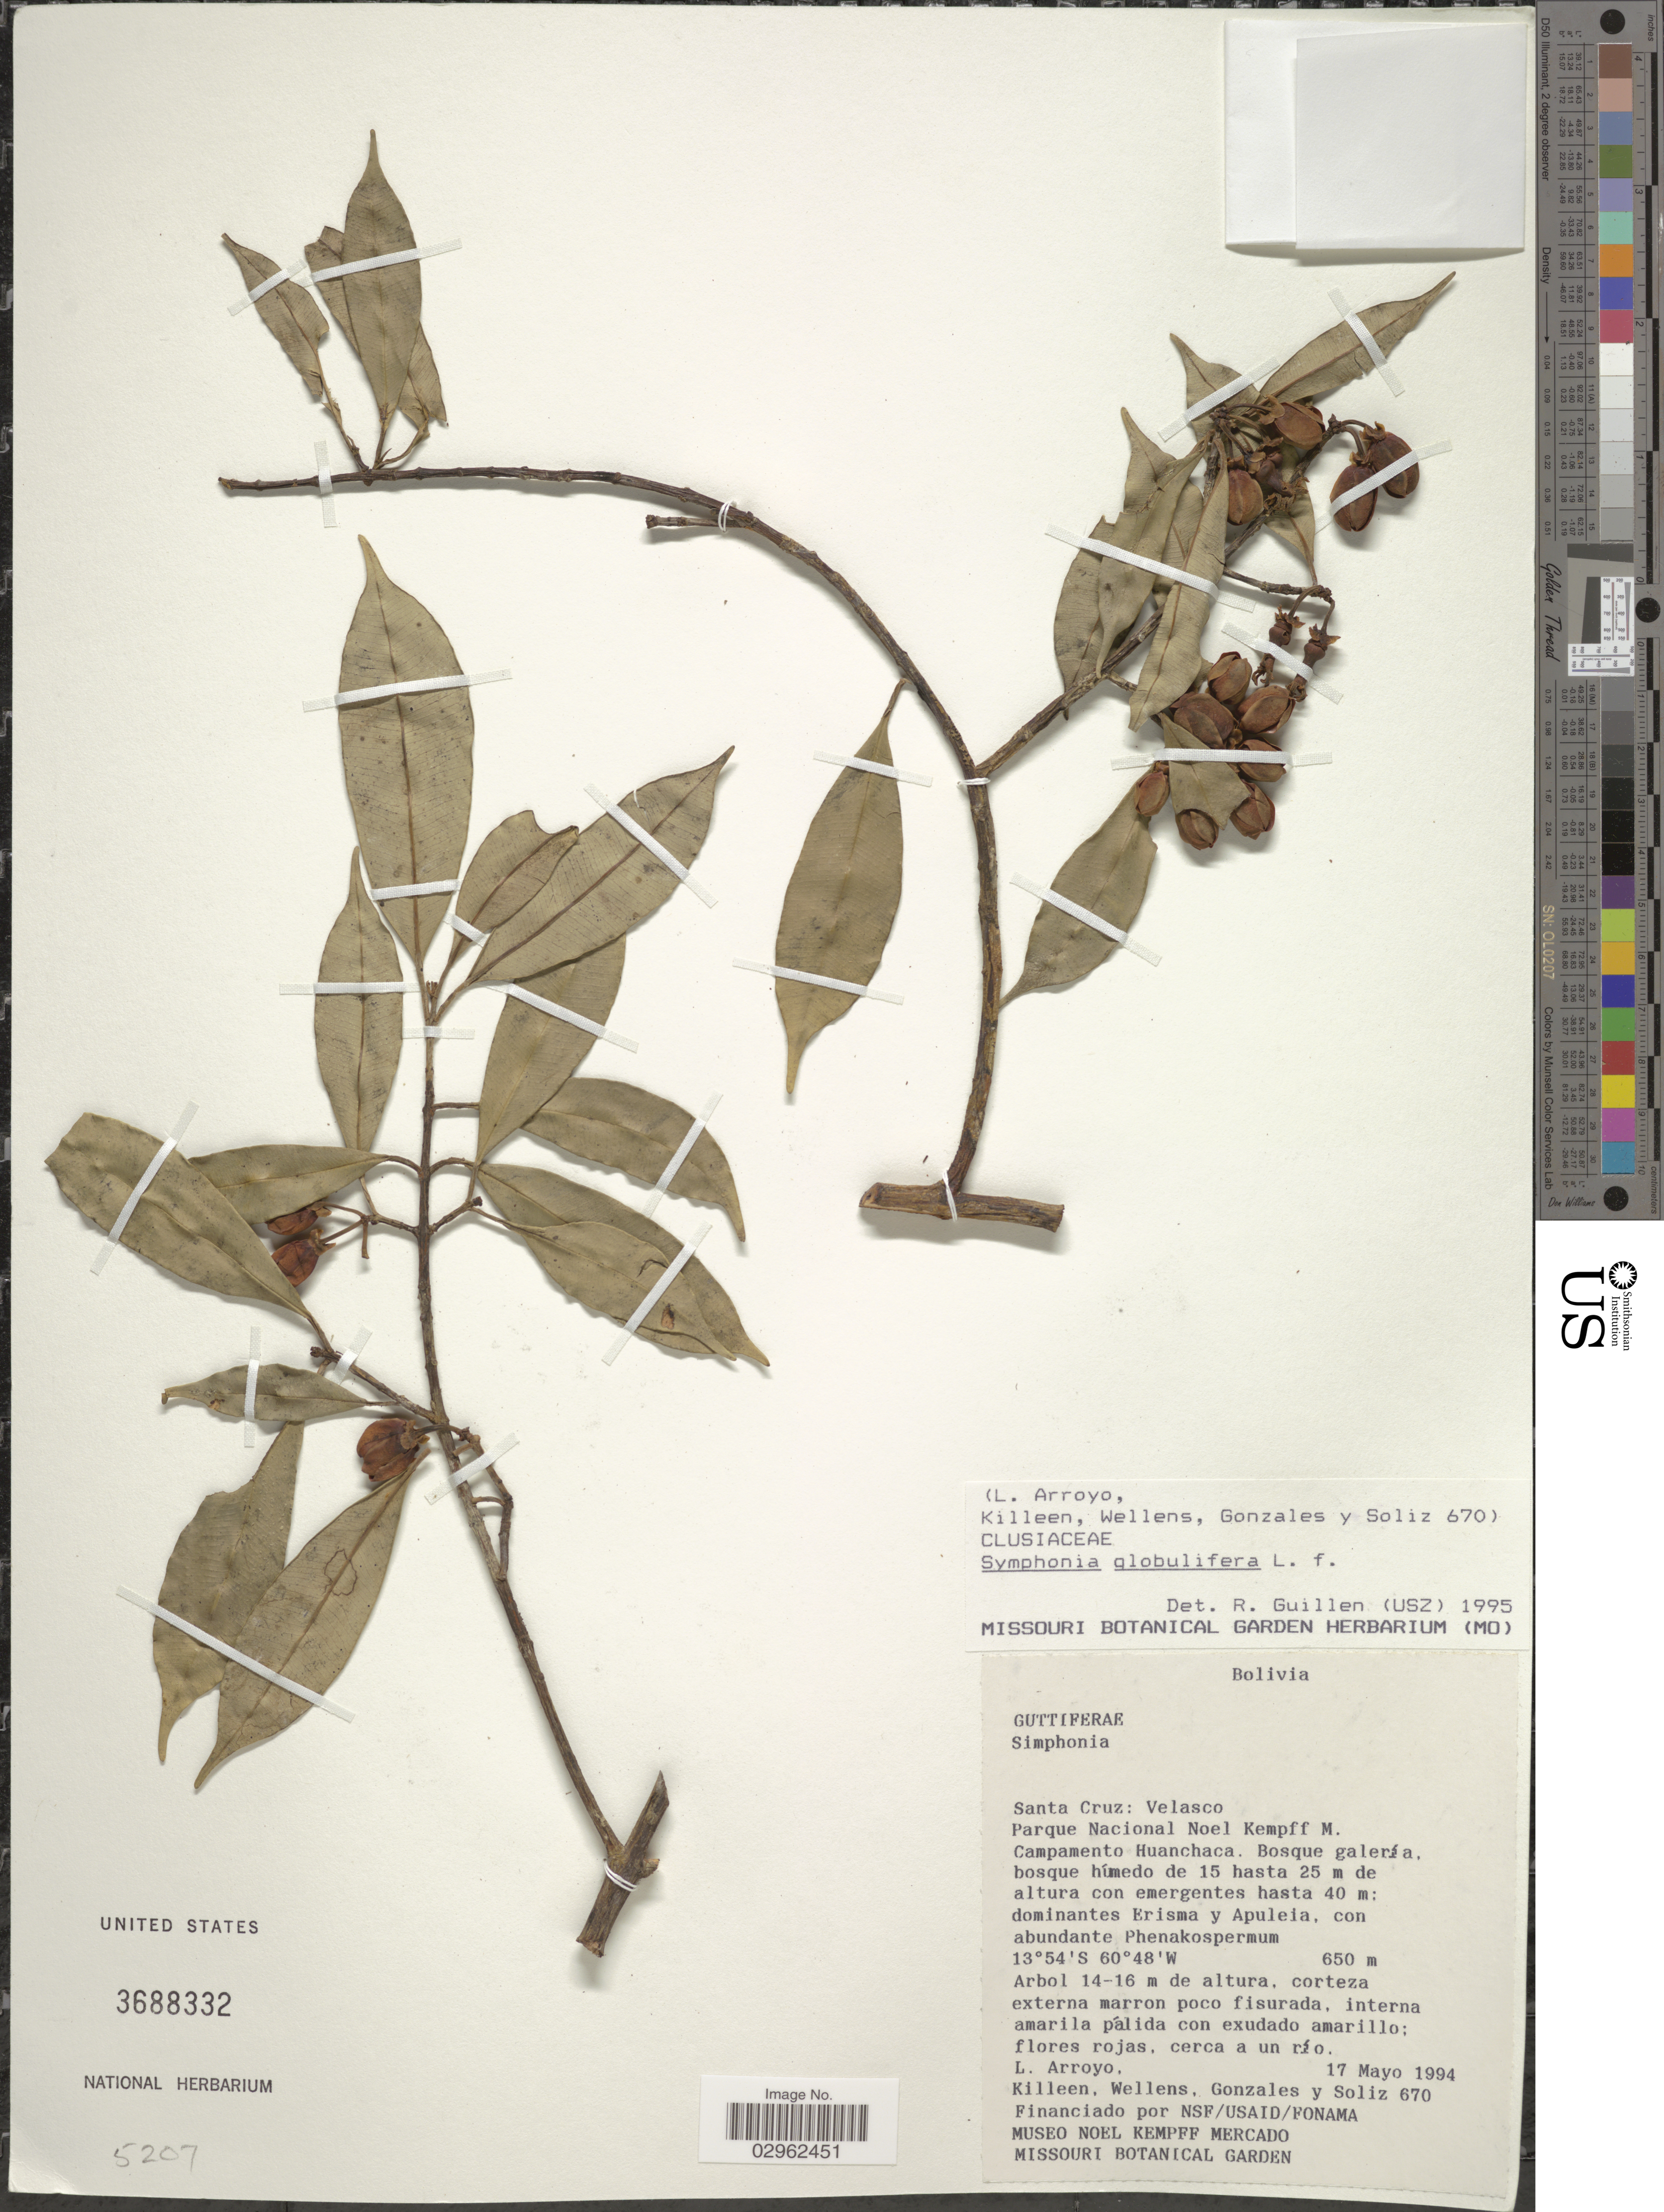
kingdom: Plantae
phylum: Tracheophyta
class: Magnoliopsida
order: Malpighiales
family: Clusiaceae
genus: Symphonia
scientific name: Symphonia globulifera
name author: L. f.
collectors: L. Arroyo, Killeen, --, -. Wellens, Gonzales, -- & Soliz, --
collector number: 670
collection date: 1994-05-17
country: Bolivia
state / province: Santa Cruz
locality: Velasco. Parque Nacional Noel Kempff M. Campamento Huanchaca.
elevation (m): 650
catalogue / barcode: US 3688332